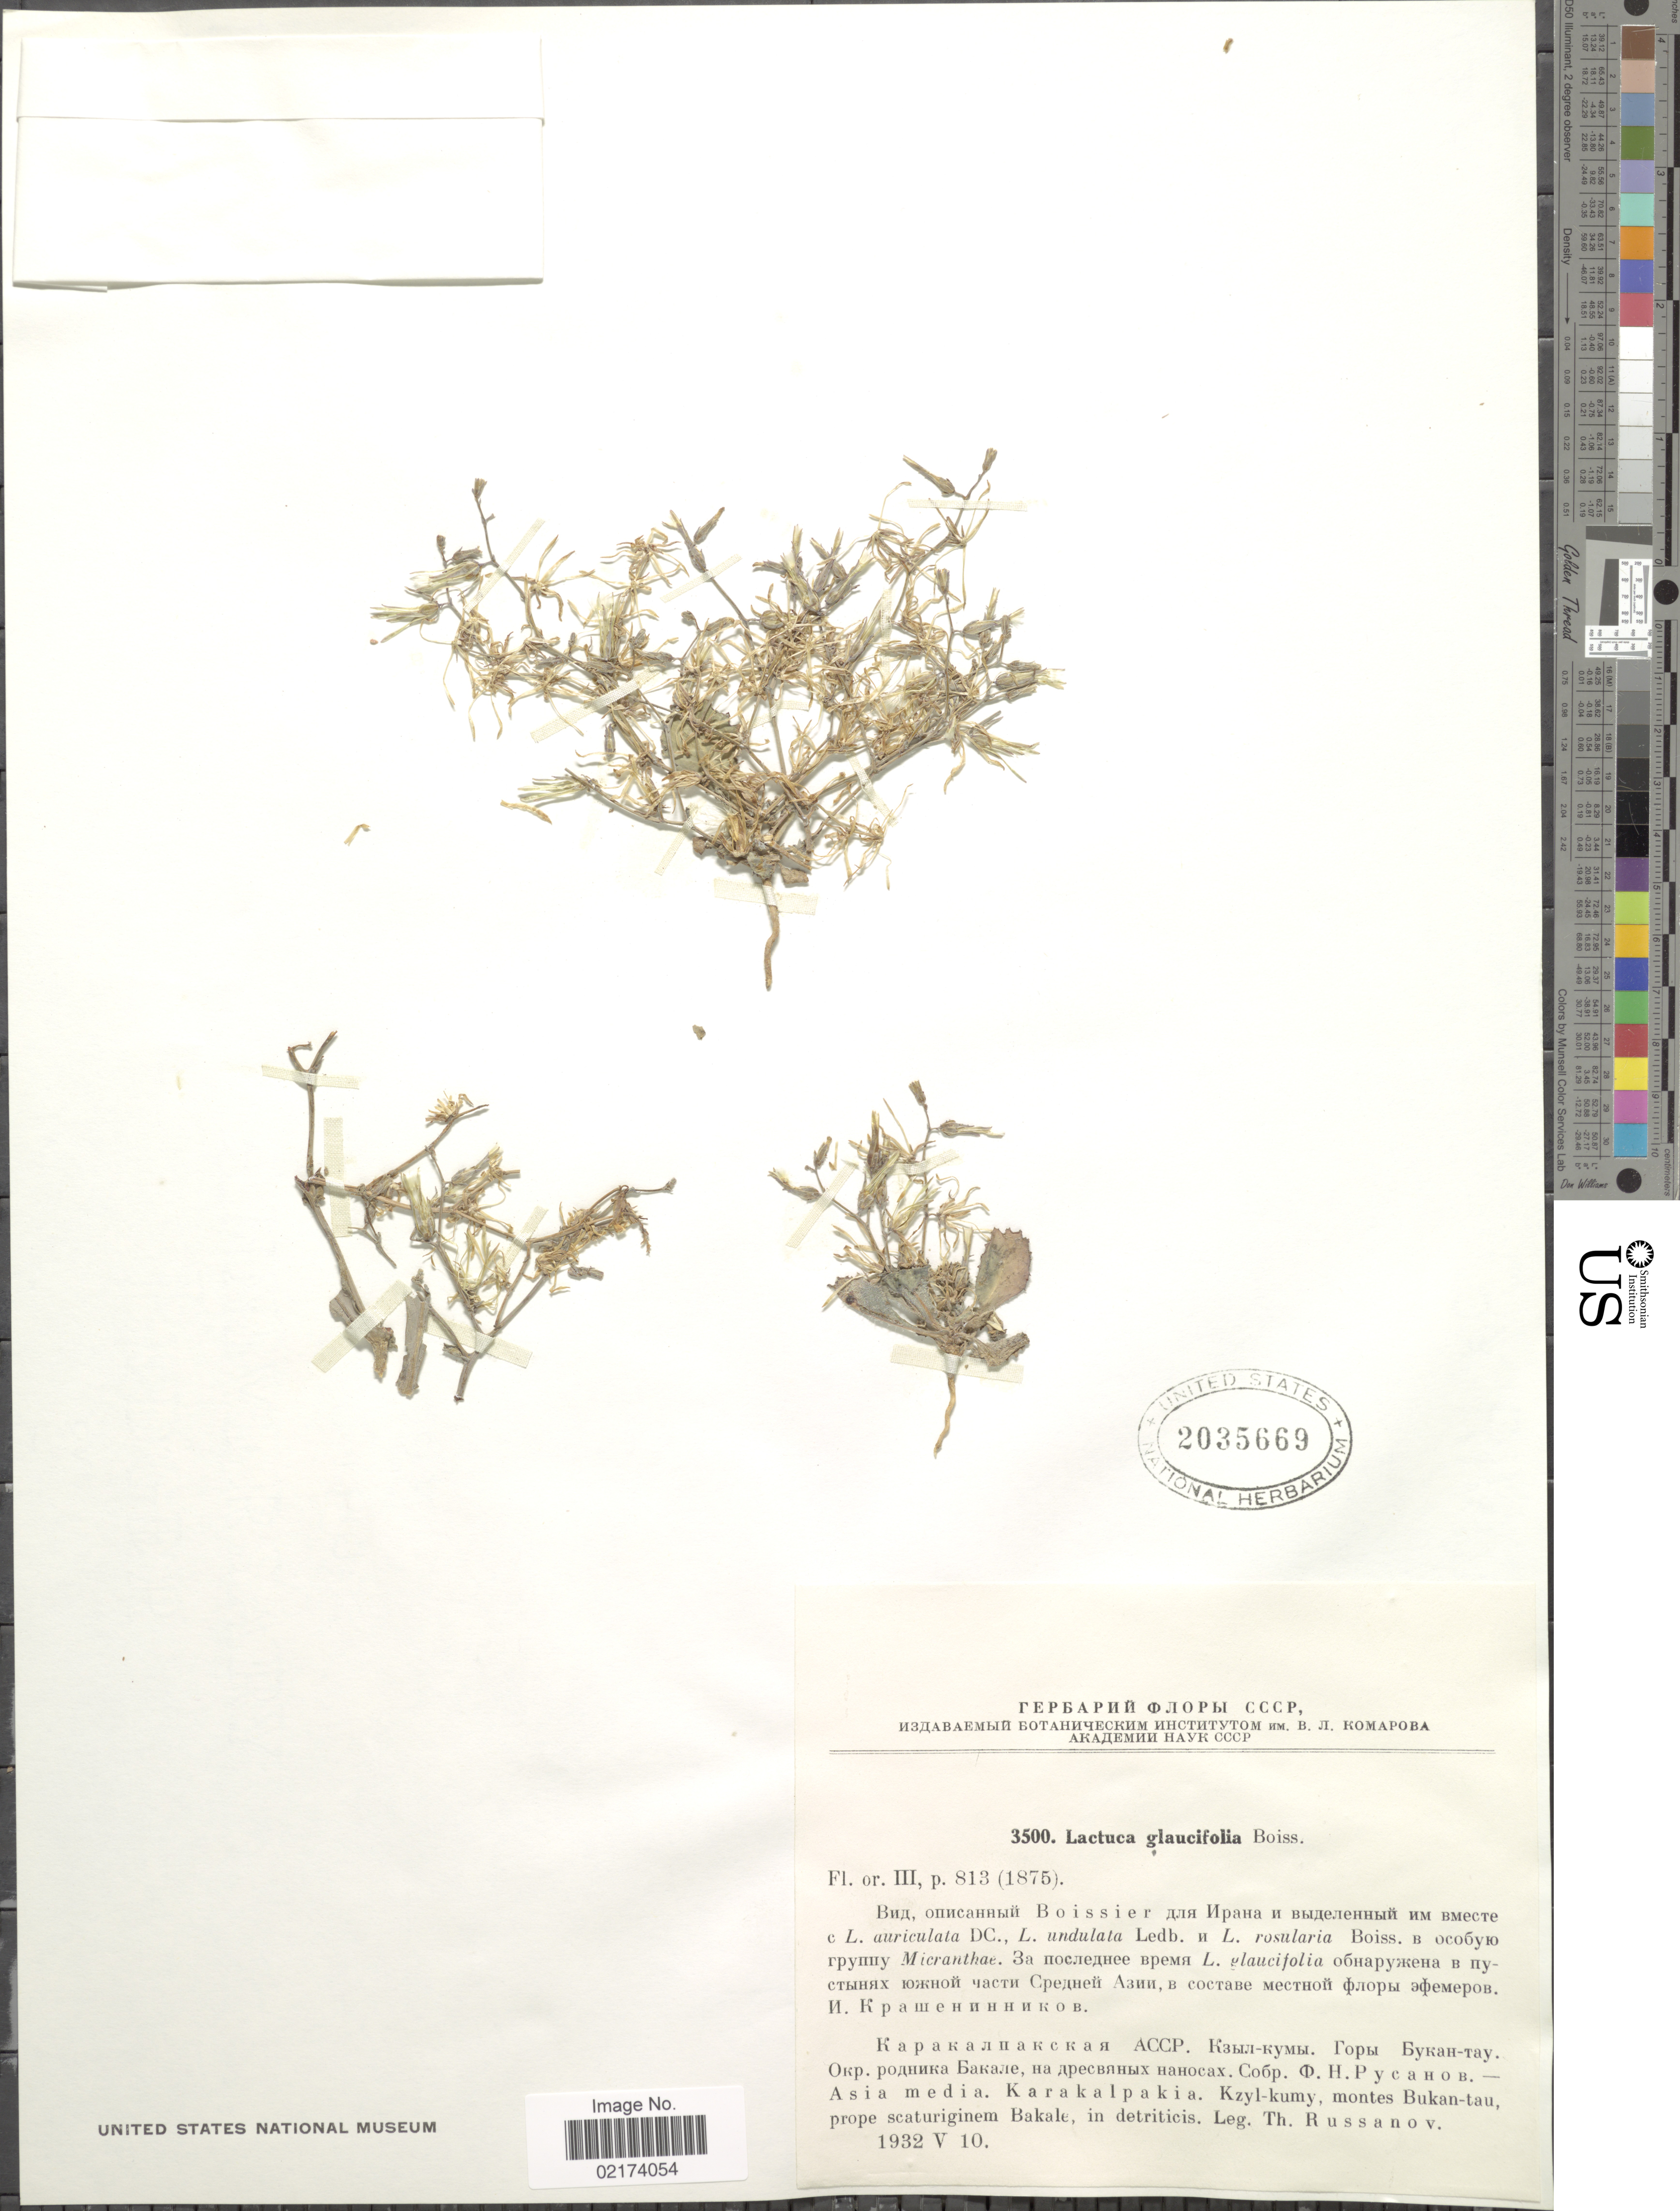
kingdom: Plantae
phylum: Tracheophyta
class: Magnoliopsida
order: Asterales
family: Asteraceae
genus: Lactuca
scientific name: Lactuca glauciifolia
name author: Boiss.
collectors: T. Russanov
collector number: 3500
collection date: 1932-05-10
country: Uzbekistan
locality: Asia media, Karakalpakia, Kzyl-kumy, montes Bukan-tau, prope scaturiginem Bakale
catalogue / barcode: US 2035669